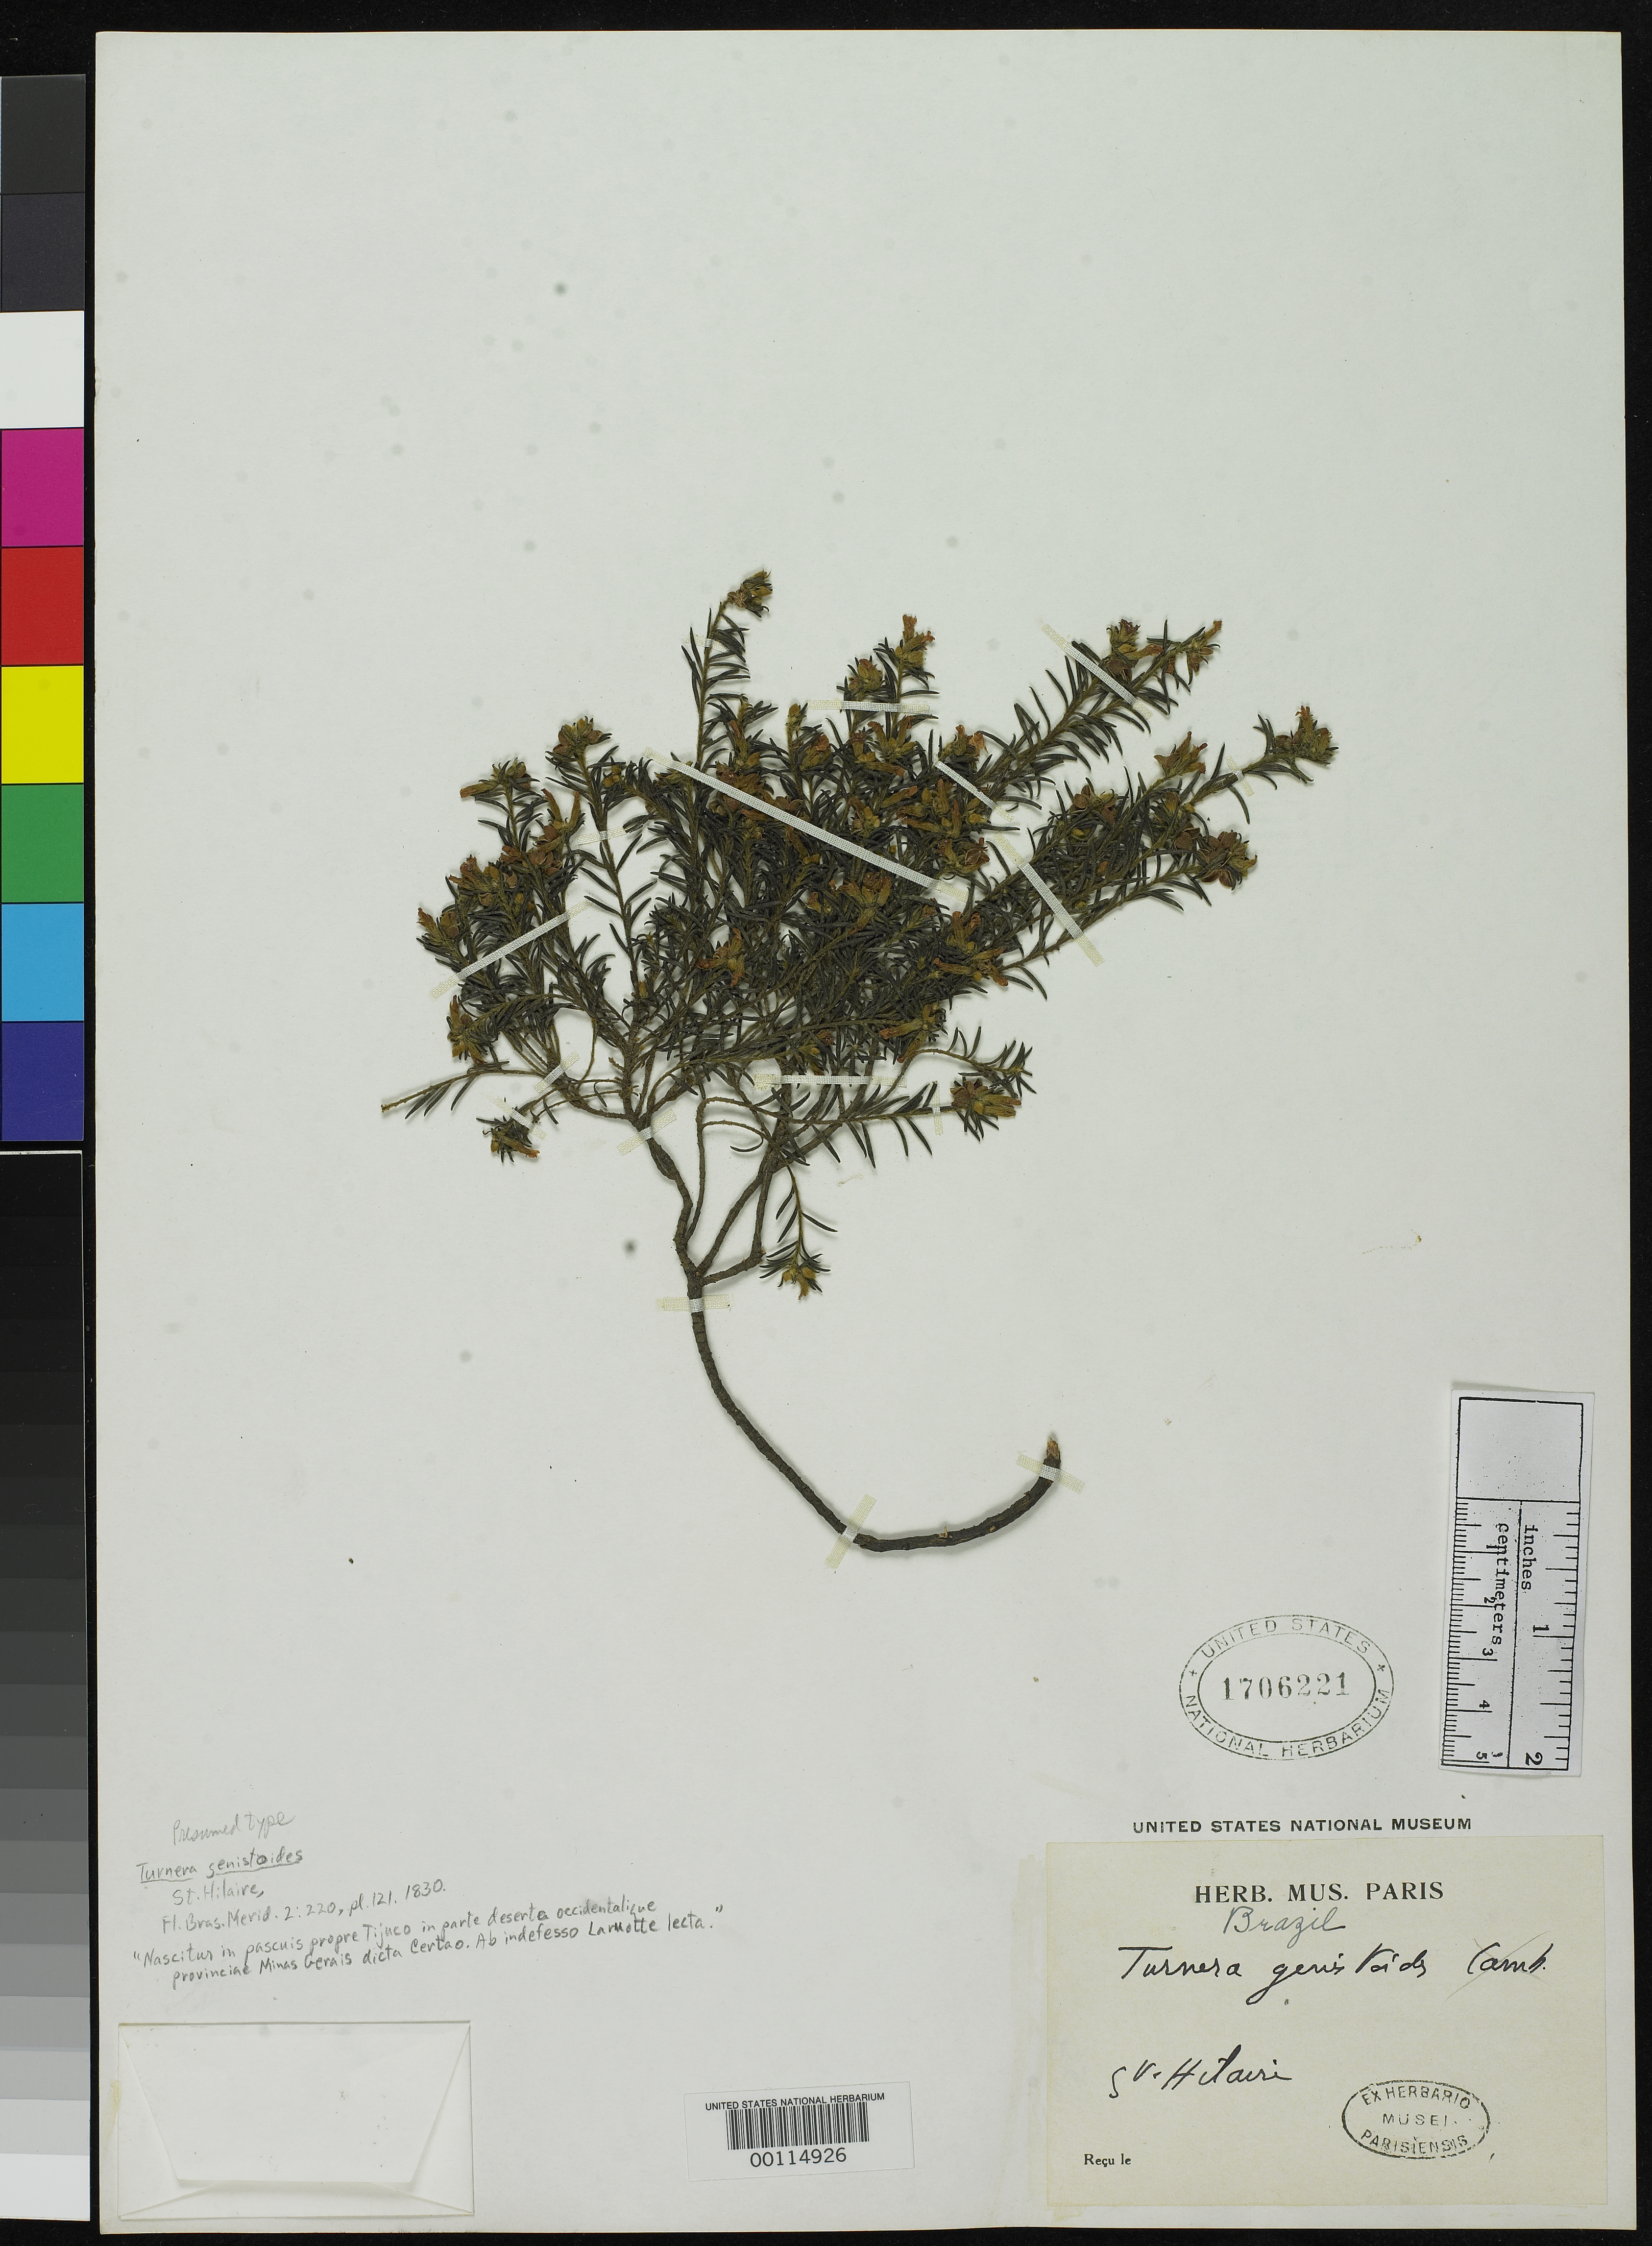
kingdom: Plantae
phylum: Tracheophyta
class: Magnoliopsida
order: Malpighiales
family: Turneraceae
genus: Turnera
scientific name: Turnera genistoides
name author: Cambess. in A. St.-Hil.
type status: Type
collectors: -. Laruotte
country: Brazil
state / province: Minas Gerais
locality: Near Tijuco.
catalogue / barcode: US 1706221